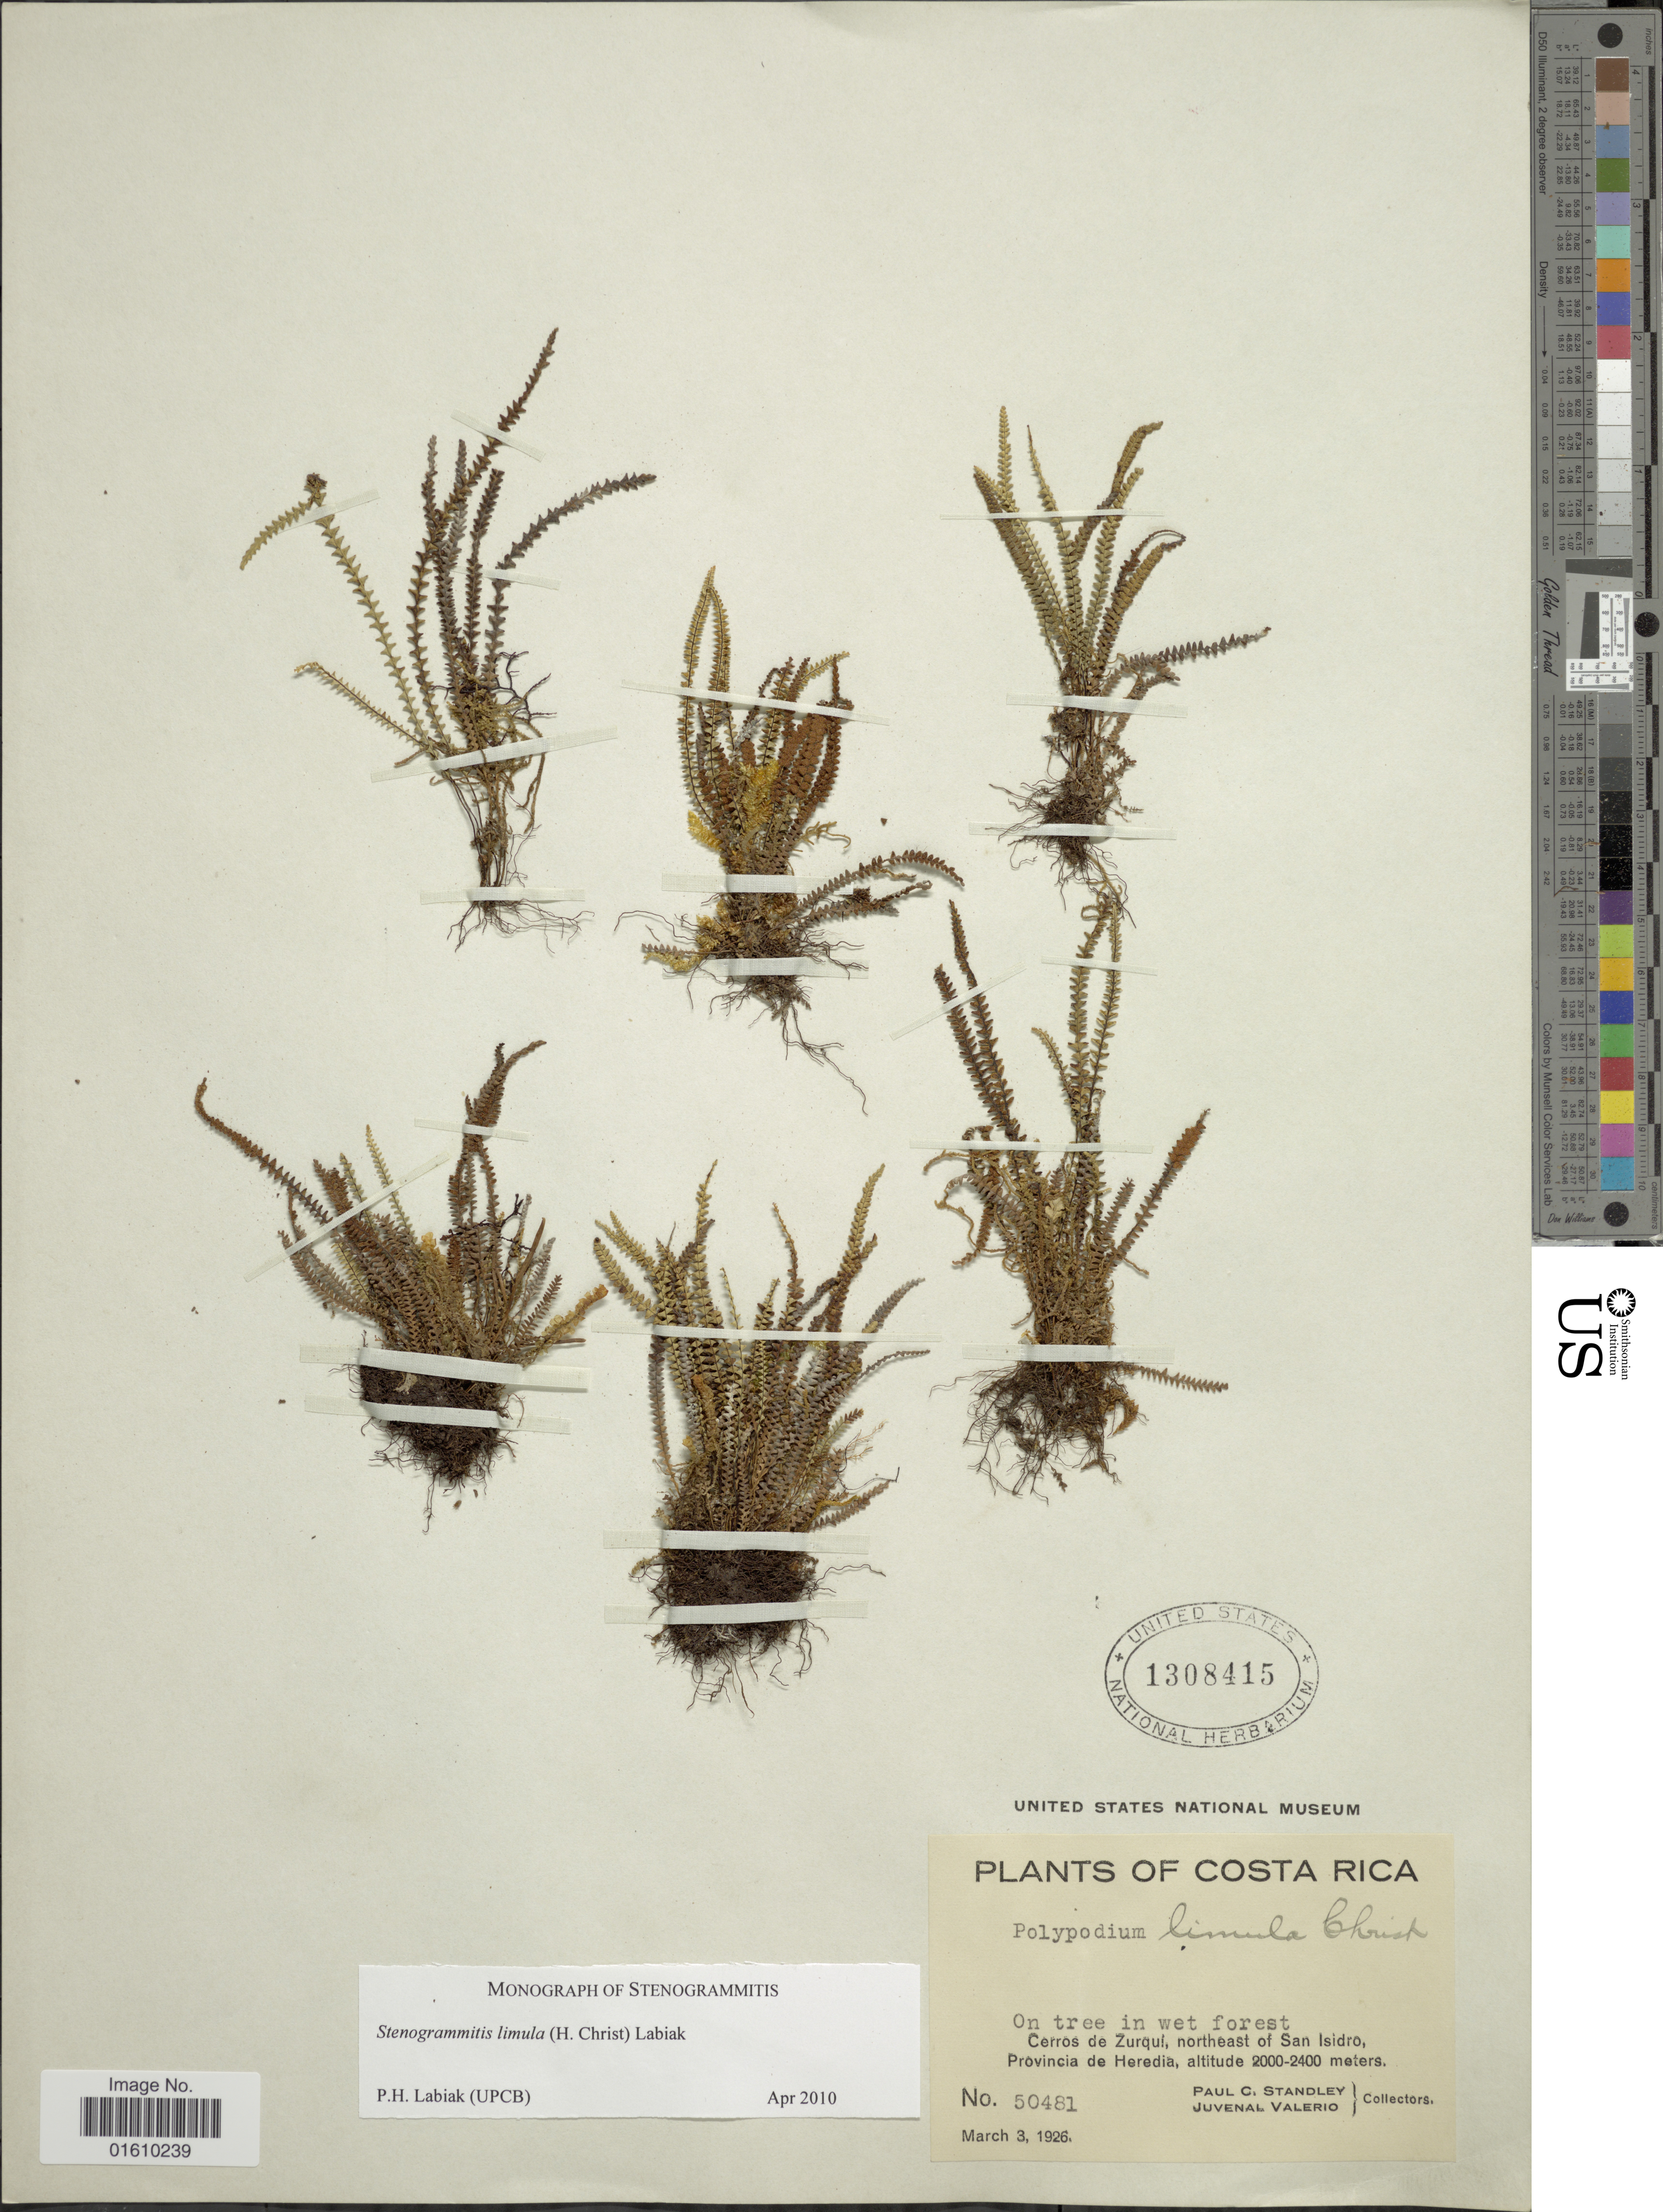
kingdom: Plantae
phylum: Tracheophyta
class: Polypodiopsida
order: Polypodiales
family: Polypodiaceae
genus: Stenogrammitis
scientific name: Stenogrammitis limula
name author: (Christ) Labiak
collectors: P. C. Standley & J. Valerio R.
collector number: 50481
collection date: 1926-03-03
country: Costa Rica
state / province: Heredia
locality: Cerros de Zurquí, northeast of San Isidro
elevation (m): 2000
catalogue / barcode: US 1308415